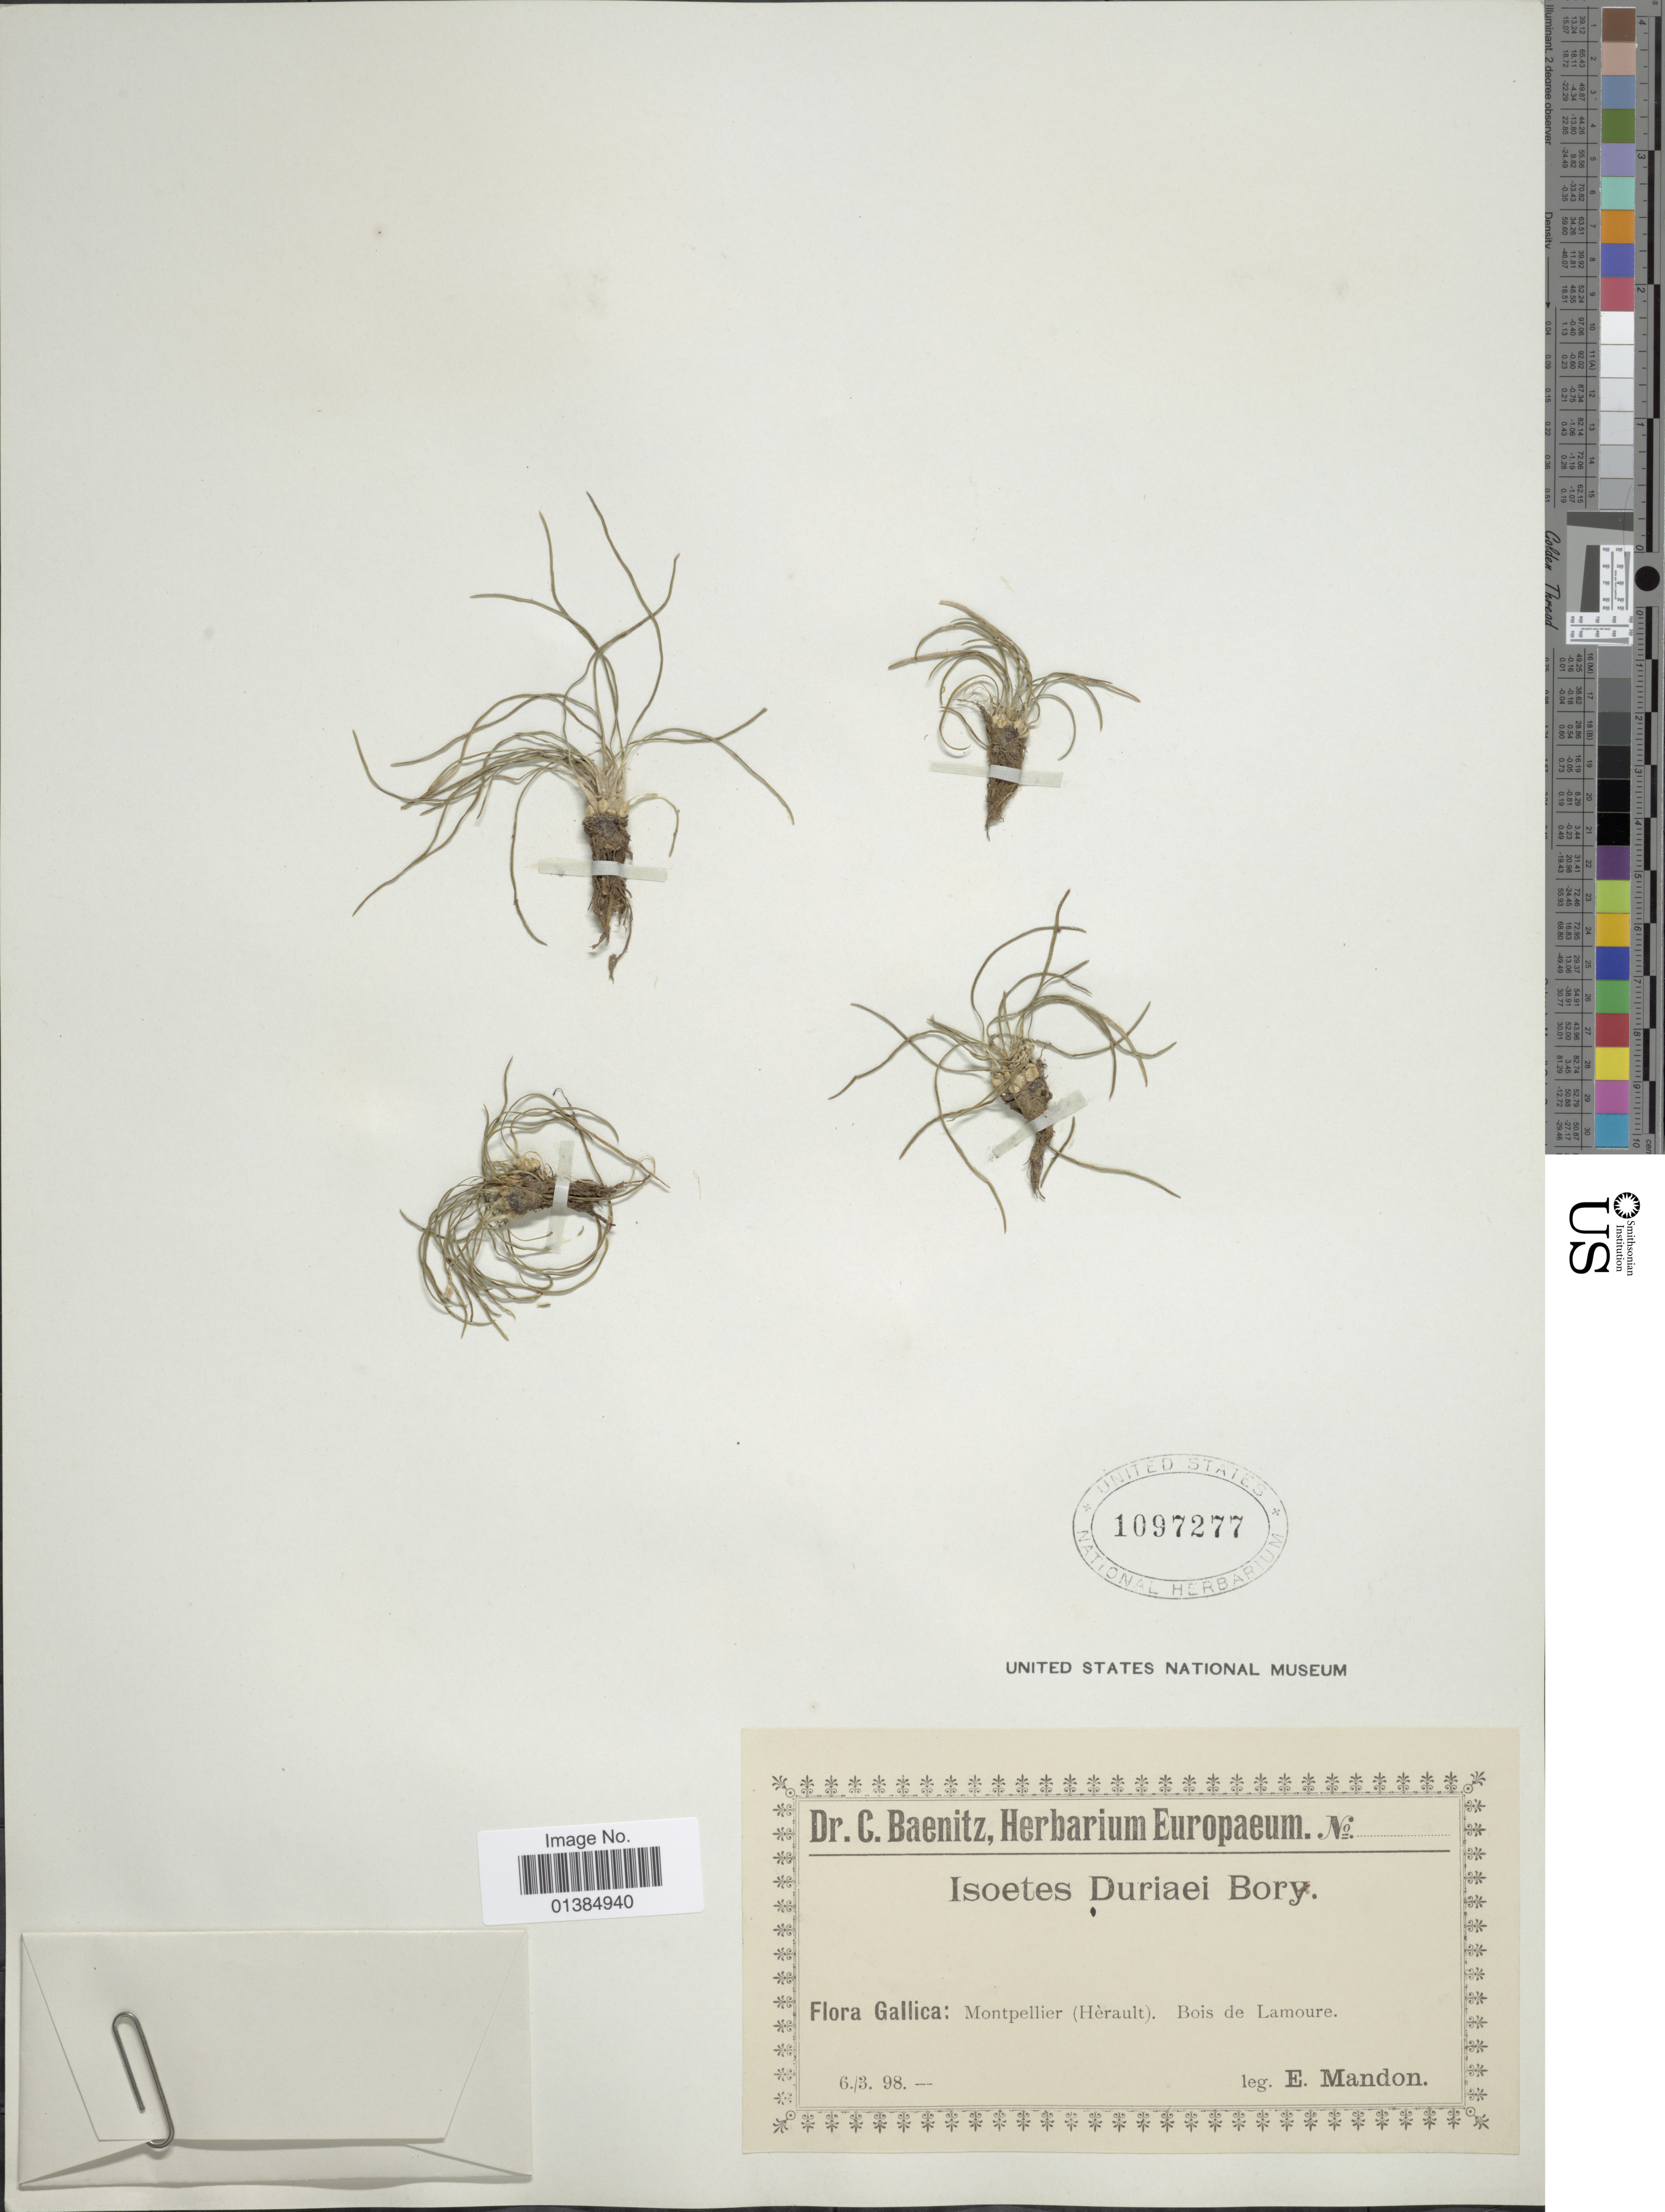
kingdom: Plantae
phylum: Tracheophyta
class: Lycopodiopsida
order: Isoetales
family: Isoetaceae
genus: Isoetes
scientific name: Isoetes duriaei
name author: Bory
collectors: E. Mandon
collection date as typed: Transcribed d/m/y: 6/3/98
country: France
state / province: Occitanie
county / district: Hérault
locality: Gallica: Montpellier (Hèrault). Bois de Lamoure.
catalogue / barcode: US 1097277